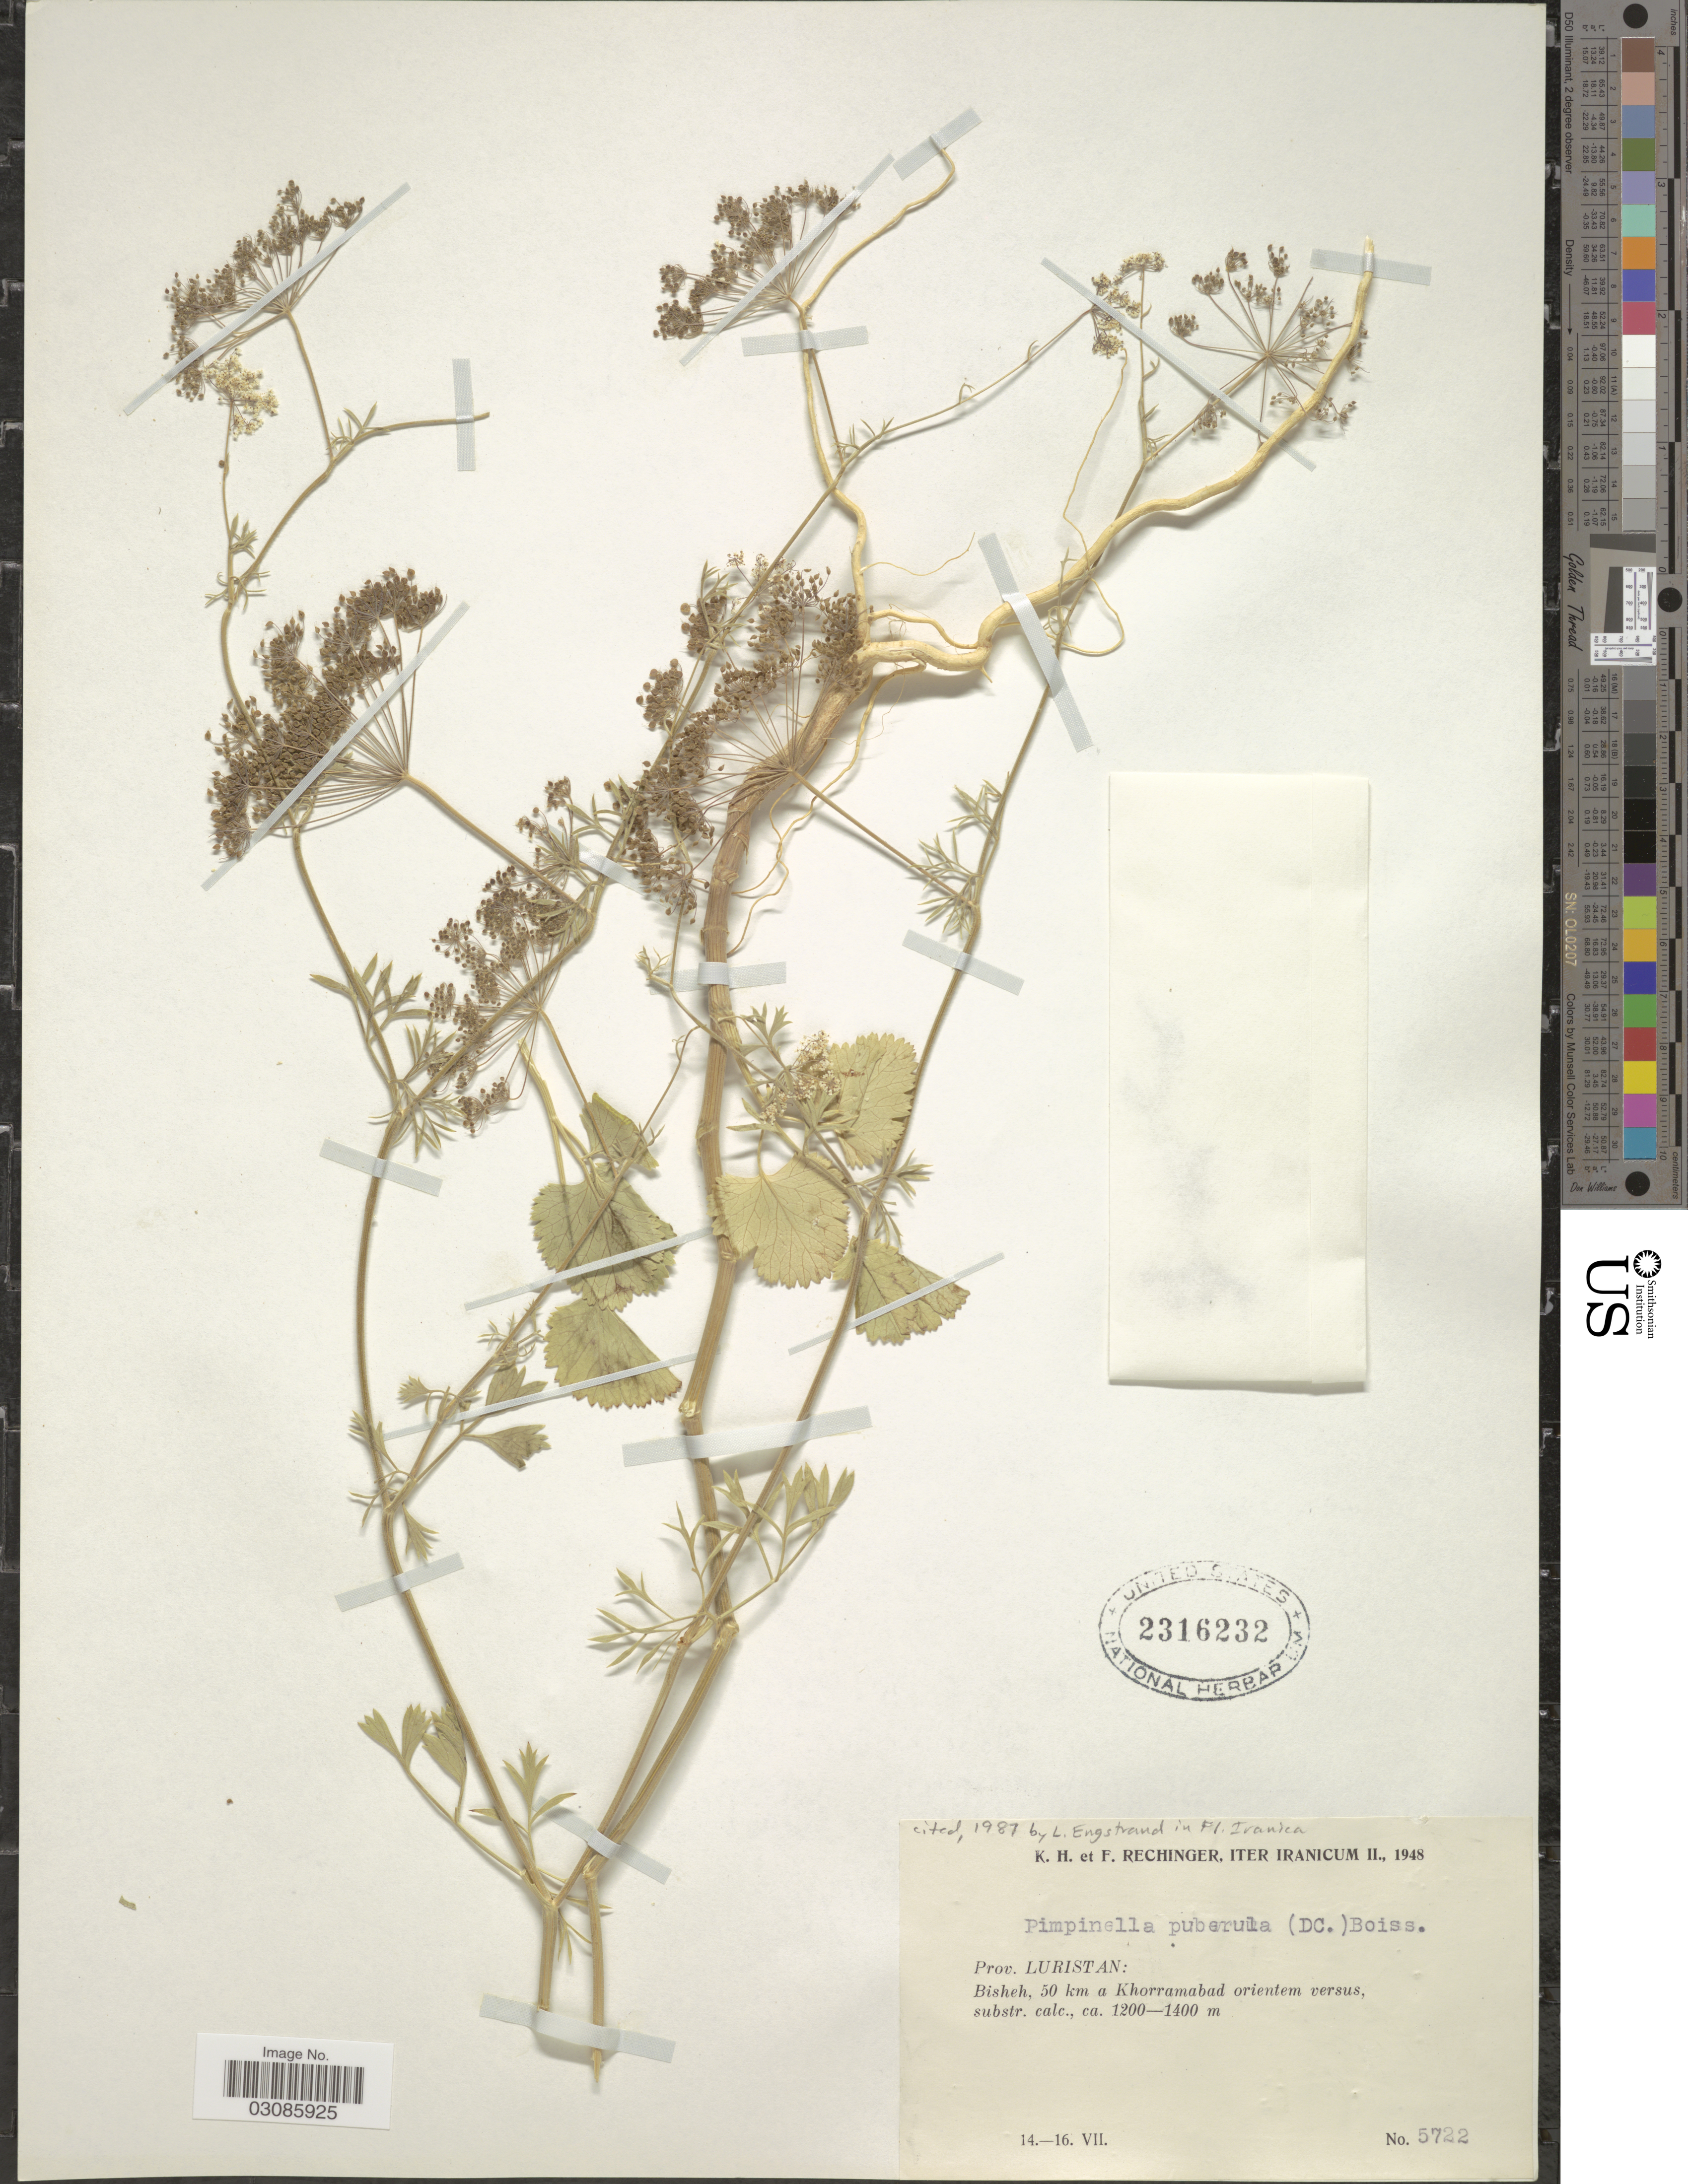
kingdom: Plantae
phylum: Tracheophyta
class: Magnoliopsida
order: Apiales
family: Apiaceae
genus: Pimpinella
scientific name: Pimpinella puberula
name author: (DC.) Boiss.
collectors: K. H. Rechinger & F. Rechinger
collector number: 5722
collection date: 1948-07-14/1948-07-16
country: Iran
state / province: Lorestan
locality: Prov. Luristan: Bisheh, 50 km a Khorramabad orientem versus, substr. calc.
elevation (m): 1200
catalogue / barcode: US 2316232